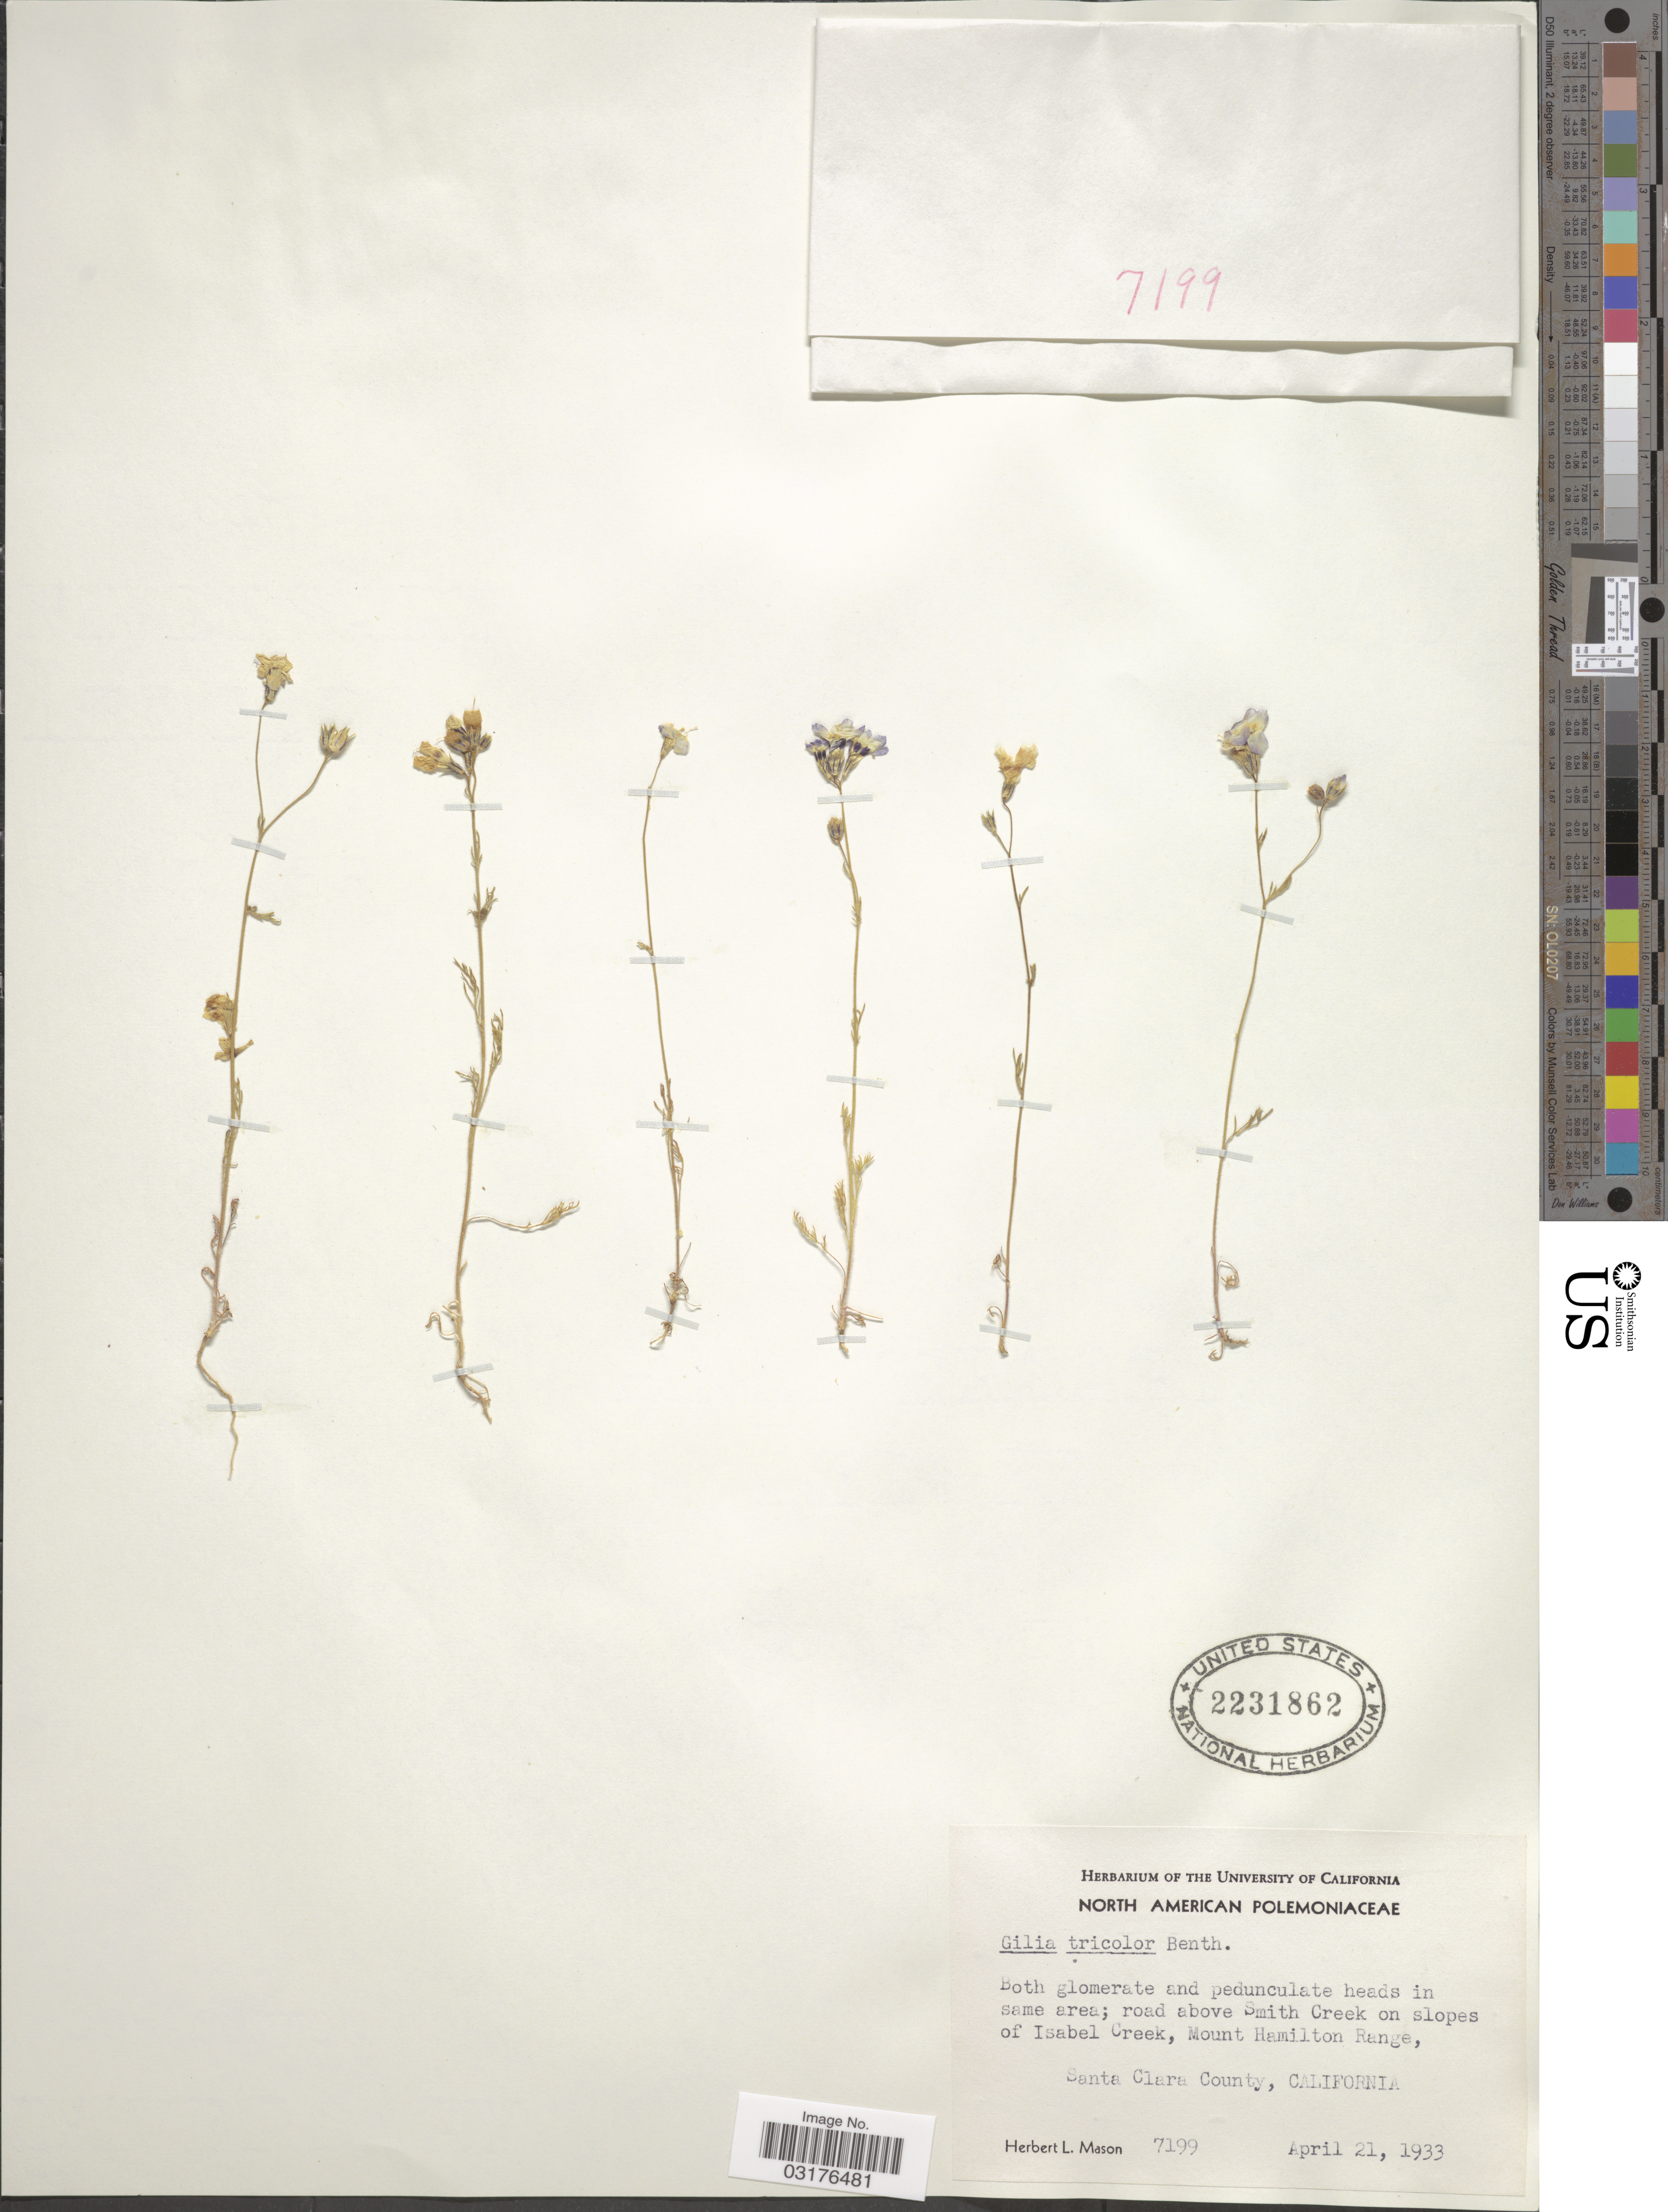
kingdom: Plantae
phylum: Tracheophyta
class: Magnoliopsida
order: Ericales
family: Polemoniaceae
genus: Gilia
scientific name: Gilia tricolor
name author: Benth.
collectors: H. L. Mason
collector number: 7199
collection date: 1933-04-21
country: United States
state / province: California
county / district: Santa Clara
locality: Road above Smith Creek on slopes of Isabel Creek, Mount Hamilton Range, Santa Clara County.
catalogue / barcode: US 2231862